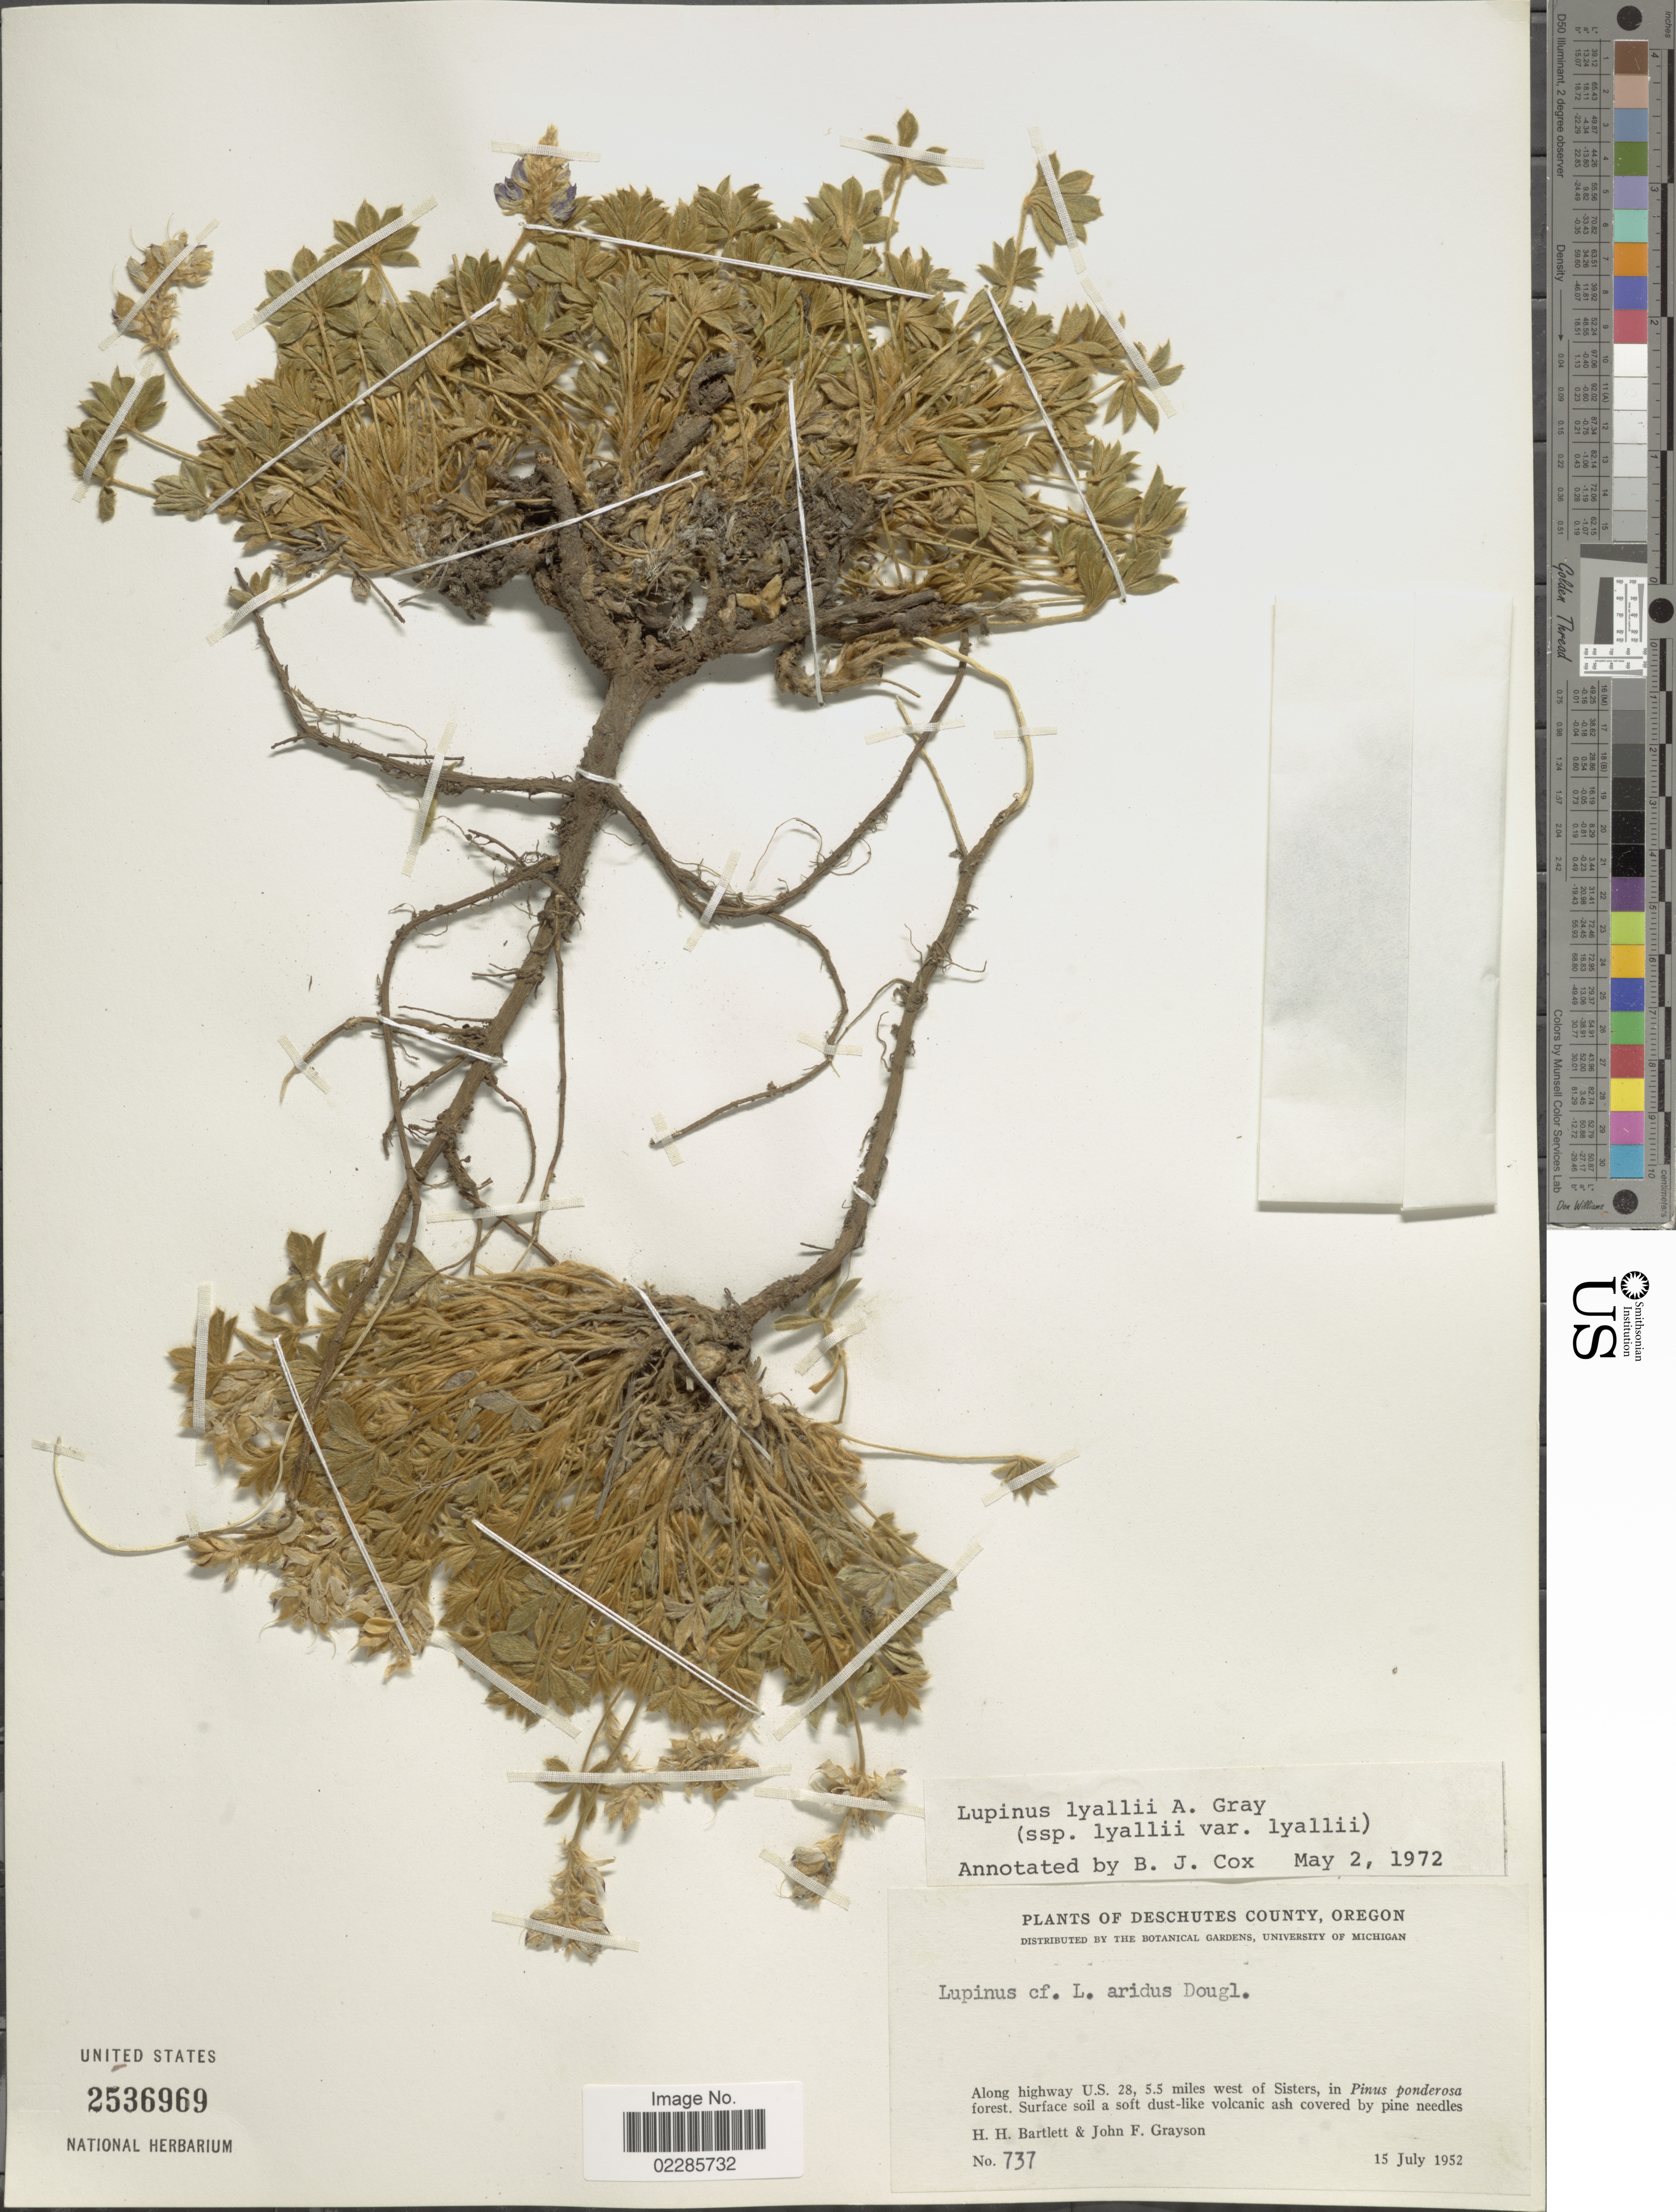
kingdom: Plantae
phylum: Tracheophyta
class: Magnoliopsida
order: Fabales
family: Fabaceae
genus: Lupinus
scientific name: Lupinus lyallii subsp. lyallii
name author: A. Gray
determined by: Cox, B. J.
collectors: H. H. Bartlett & J. Grayson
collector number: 737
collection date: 1952-07-15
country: United States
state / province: Oregon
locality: Deschutes County, Along highway U.S. 28, 5.5 miles west of Sisters, in Pinus ponderosa forest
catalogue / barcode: US 2536969